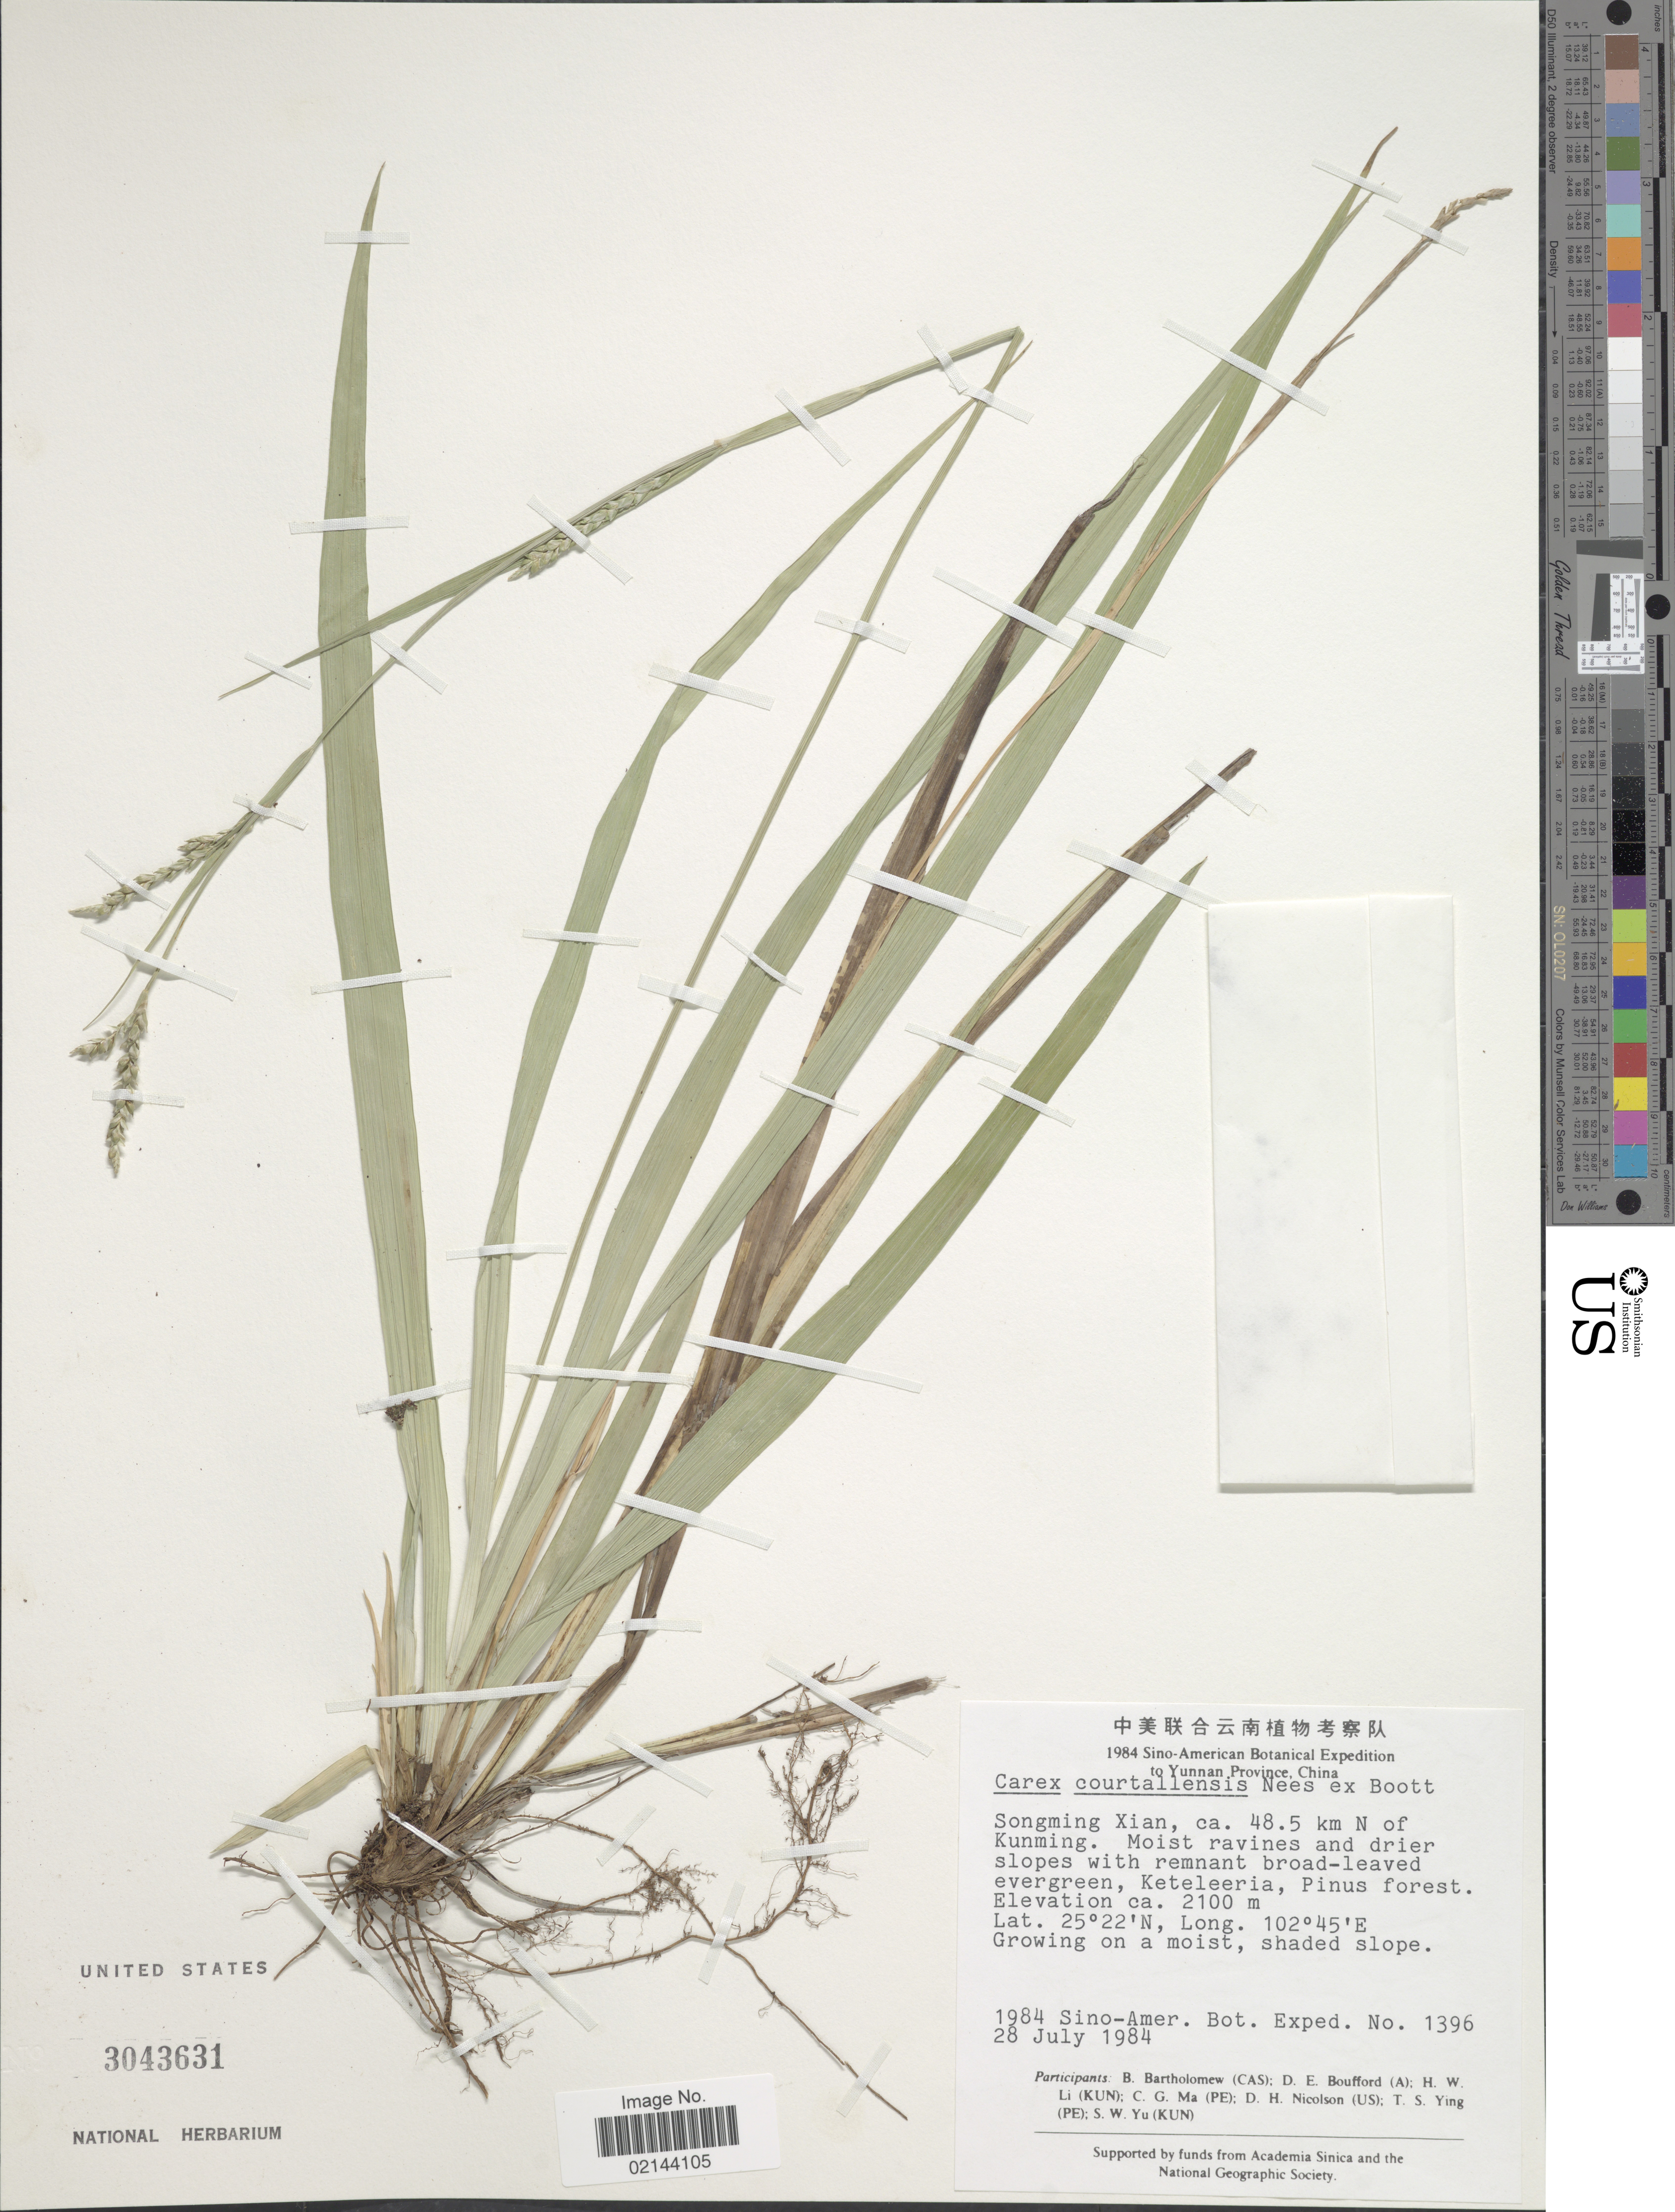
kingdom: Plantae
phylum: Tracheophyta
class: Liliopsida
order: Poales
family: Cyperaceae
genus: Carex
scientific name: Carex courtallensis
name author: Nees ex Boott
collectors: Sino-Amer. Bot. Exped. 1984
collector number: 1396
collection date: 1984-07-28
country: China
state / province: Yunnan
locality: Songming, Xian, ca. 48.5 km N of Kunming.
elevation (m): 2100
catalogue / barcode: US 3043631